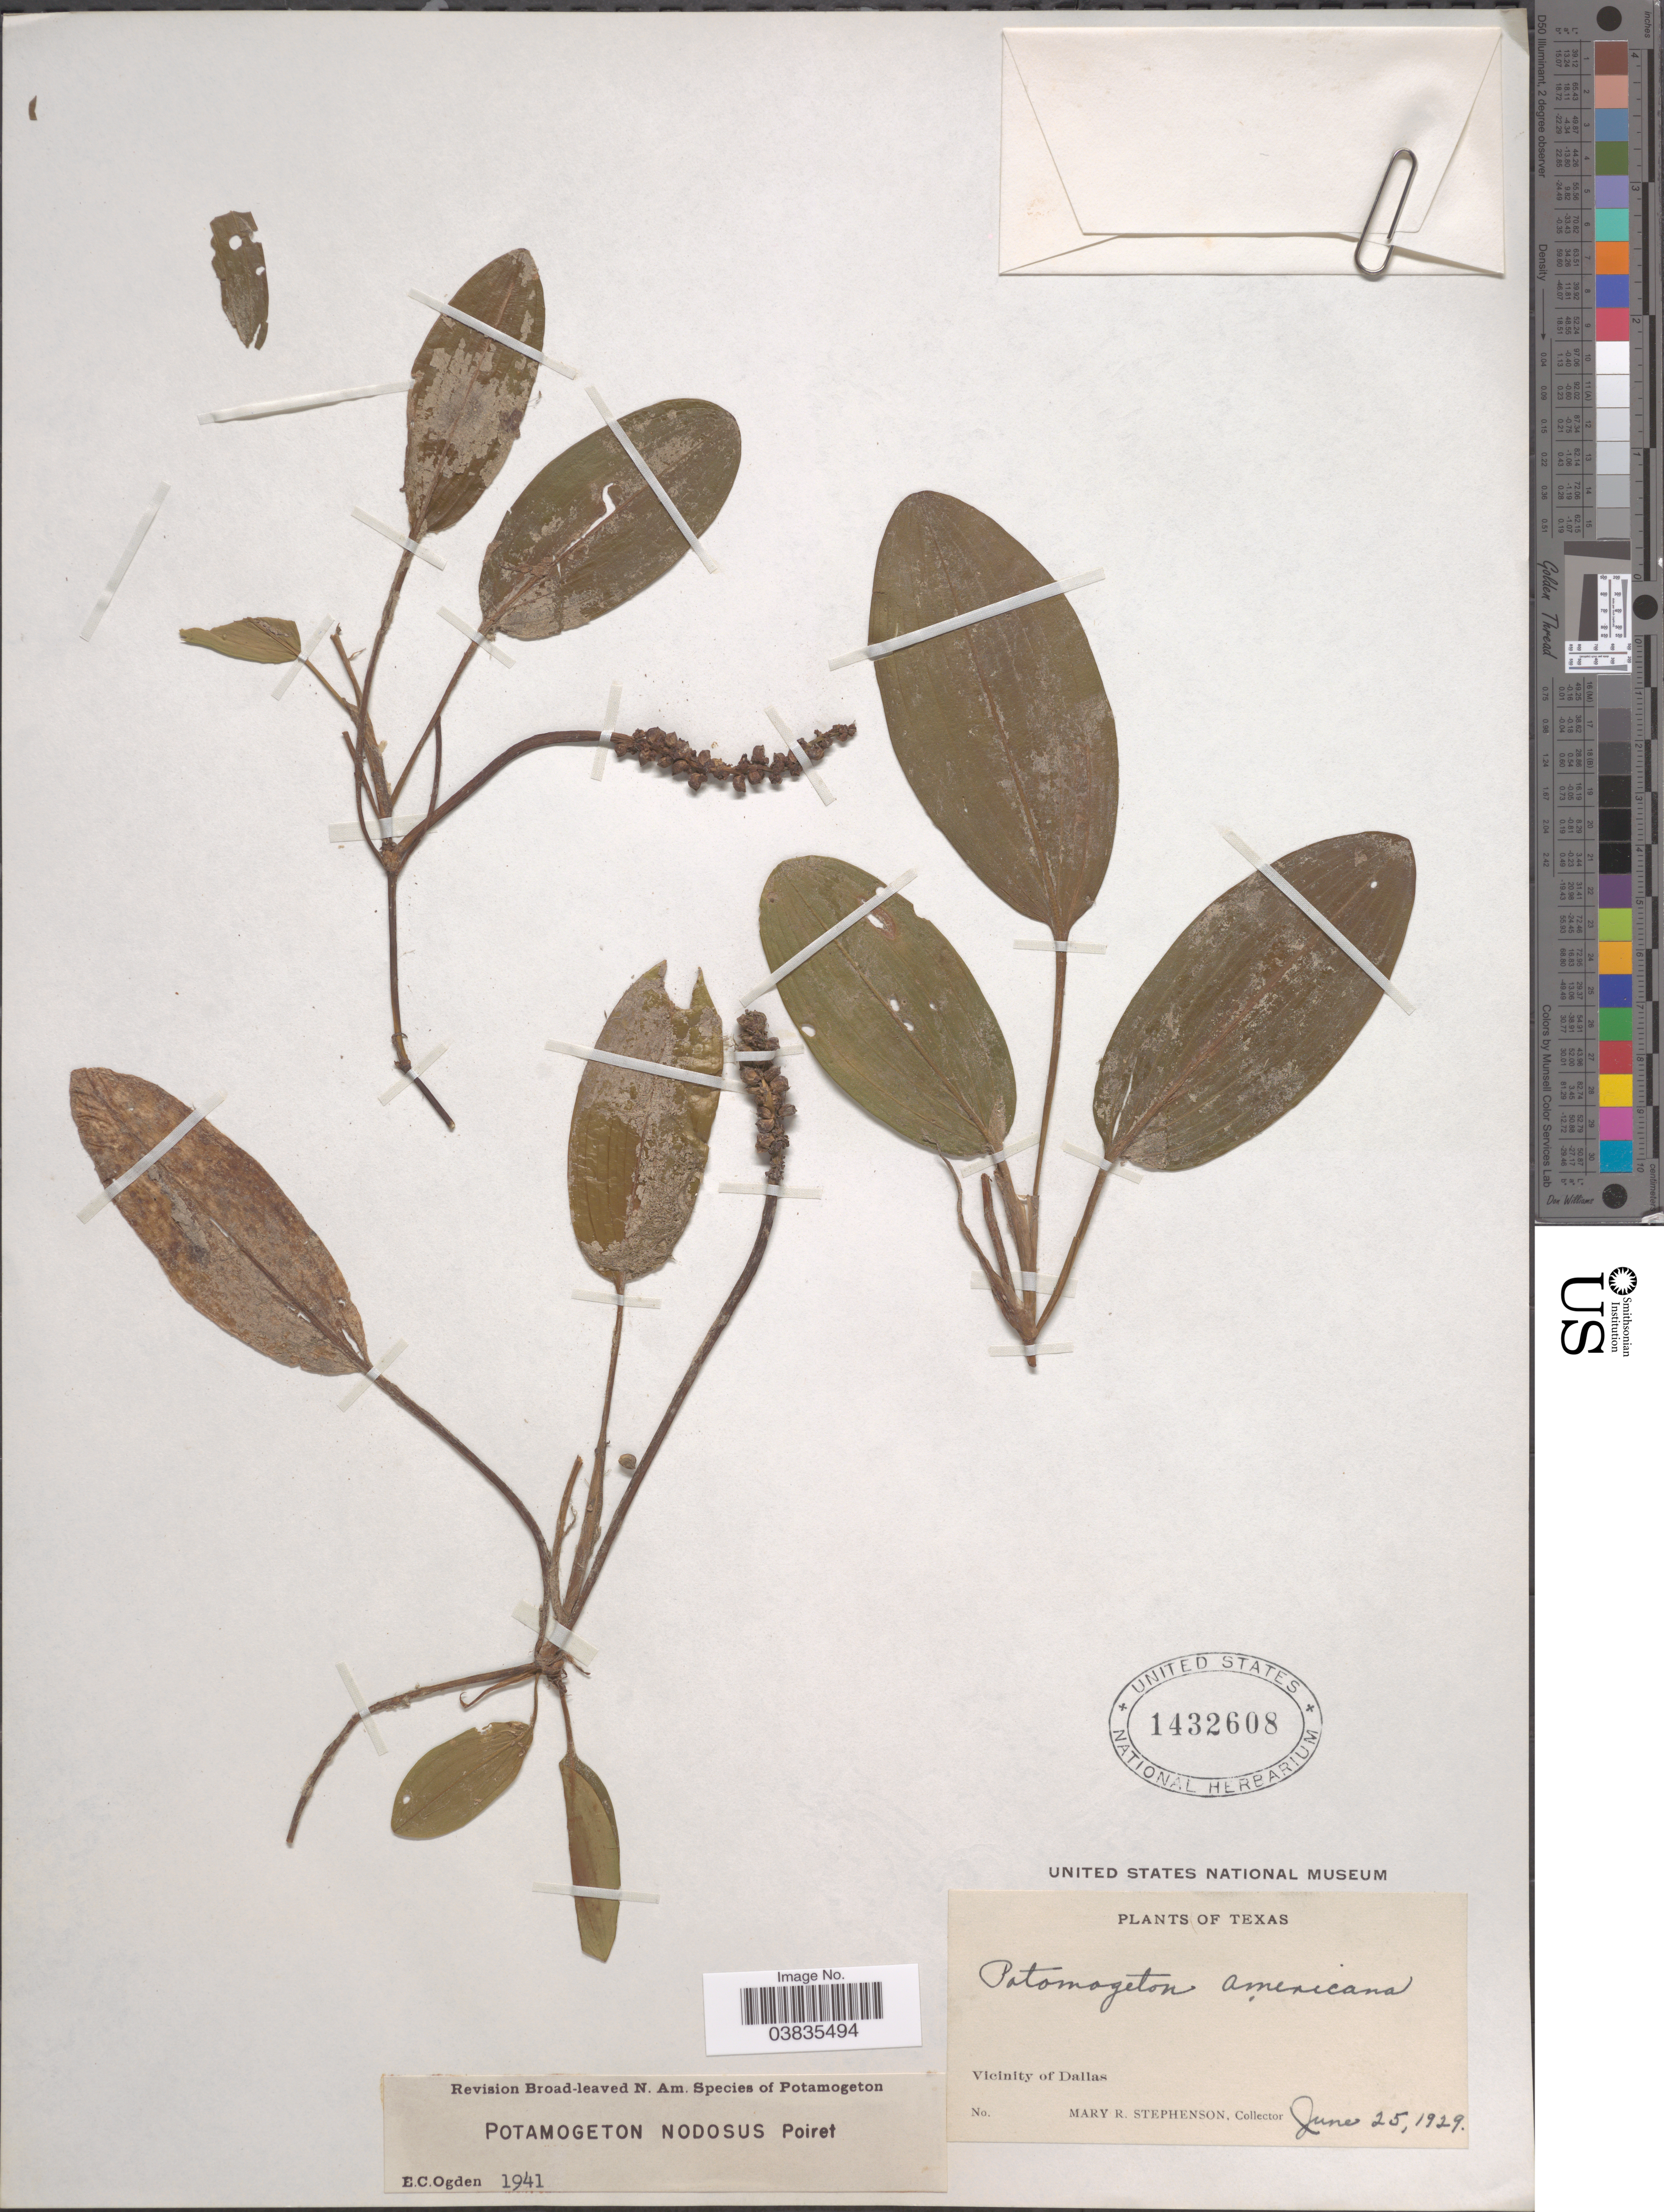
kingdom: Plantae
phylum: Tracheophyta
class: Liliopsida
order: Alismatales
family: Potamogetonaceae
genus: Potamogeton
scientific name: Potamogeton nodosus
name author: Poir.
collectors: M. R. Stephenson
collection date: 1929-06-25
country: United States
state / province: Texas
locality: Vicinity of Dallas.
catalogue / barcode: US 1432608